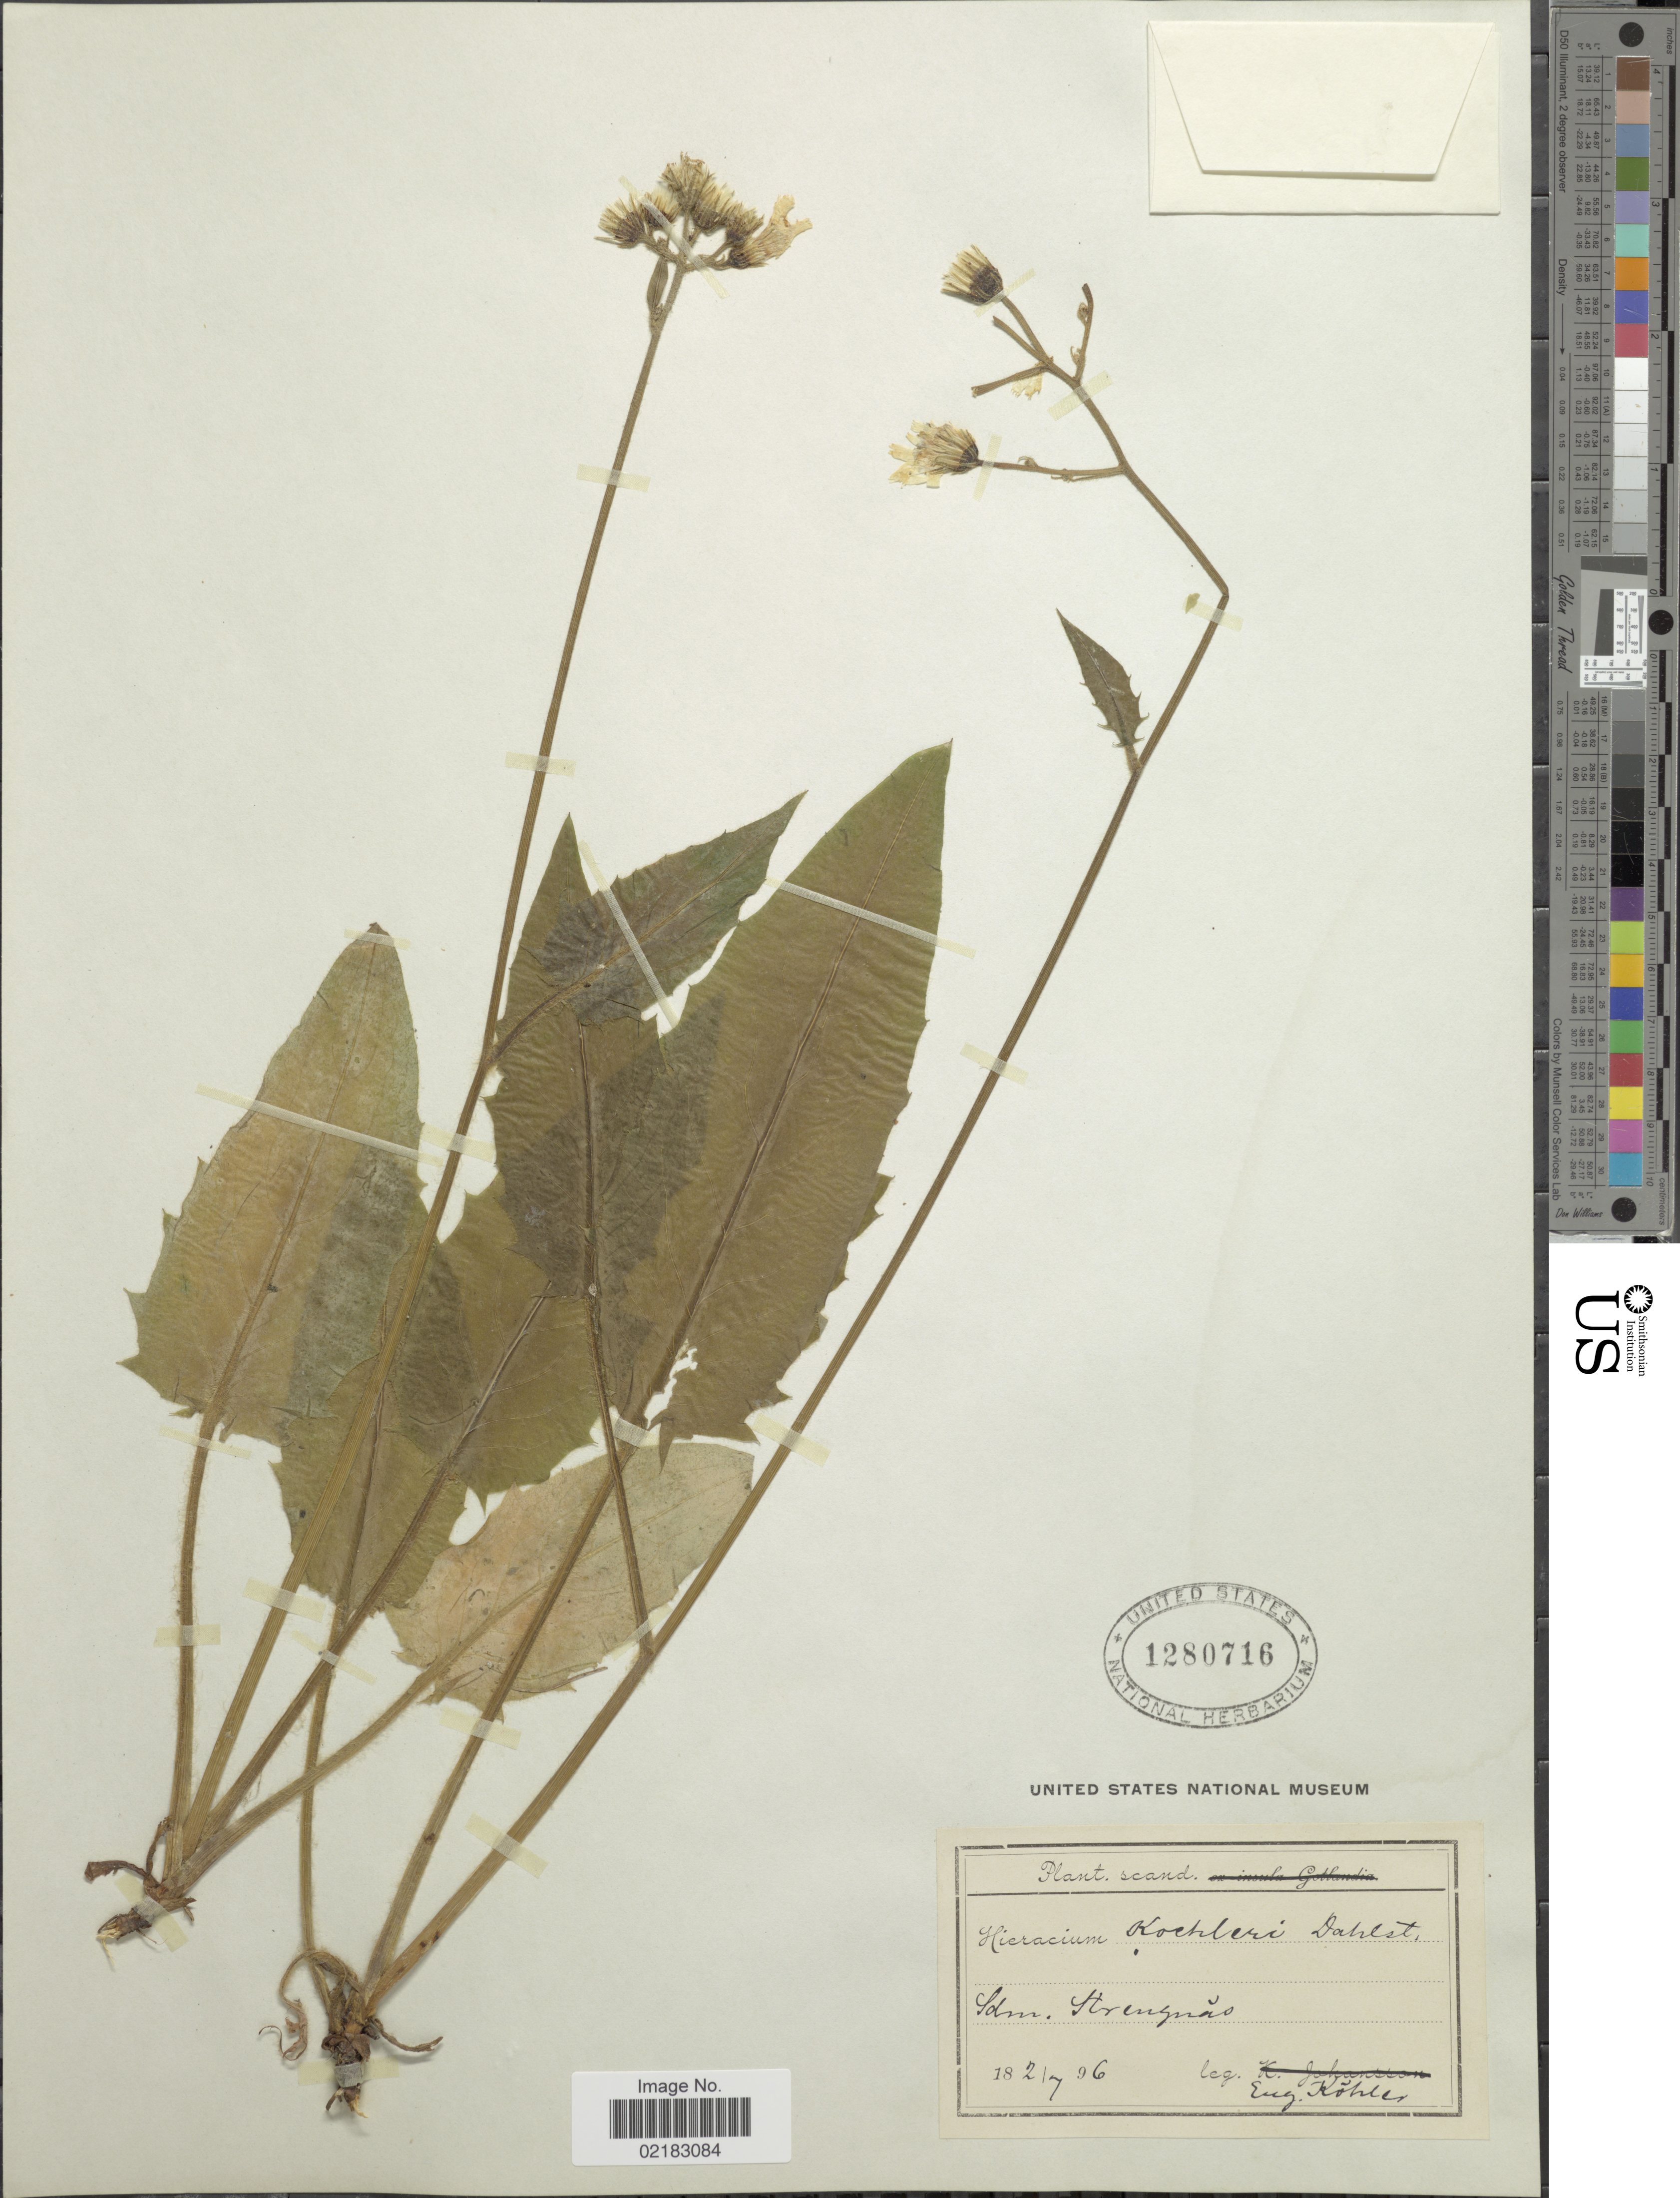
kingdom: Plantae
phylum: Tracheophyta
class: Magnoliopsida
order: Asterales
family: Asteraceae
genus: Hieracium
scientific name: Hieracium koehleri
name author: (Dahlst. ex Zahn) Dahlst.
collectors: E. Kohler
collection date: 1896-07-02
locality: Sdm. Hrengnais [interpreted]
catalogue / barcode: US 1280716